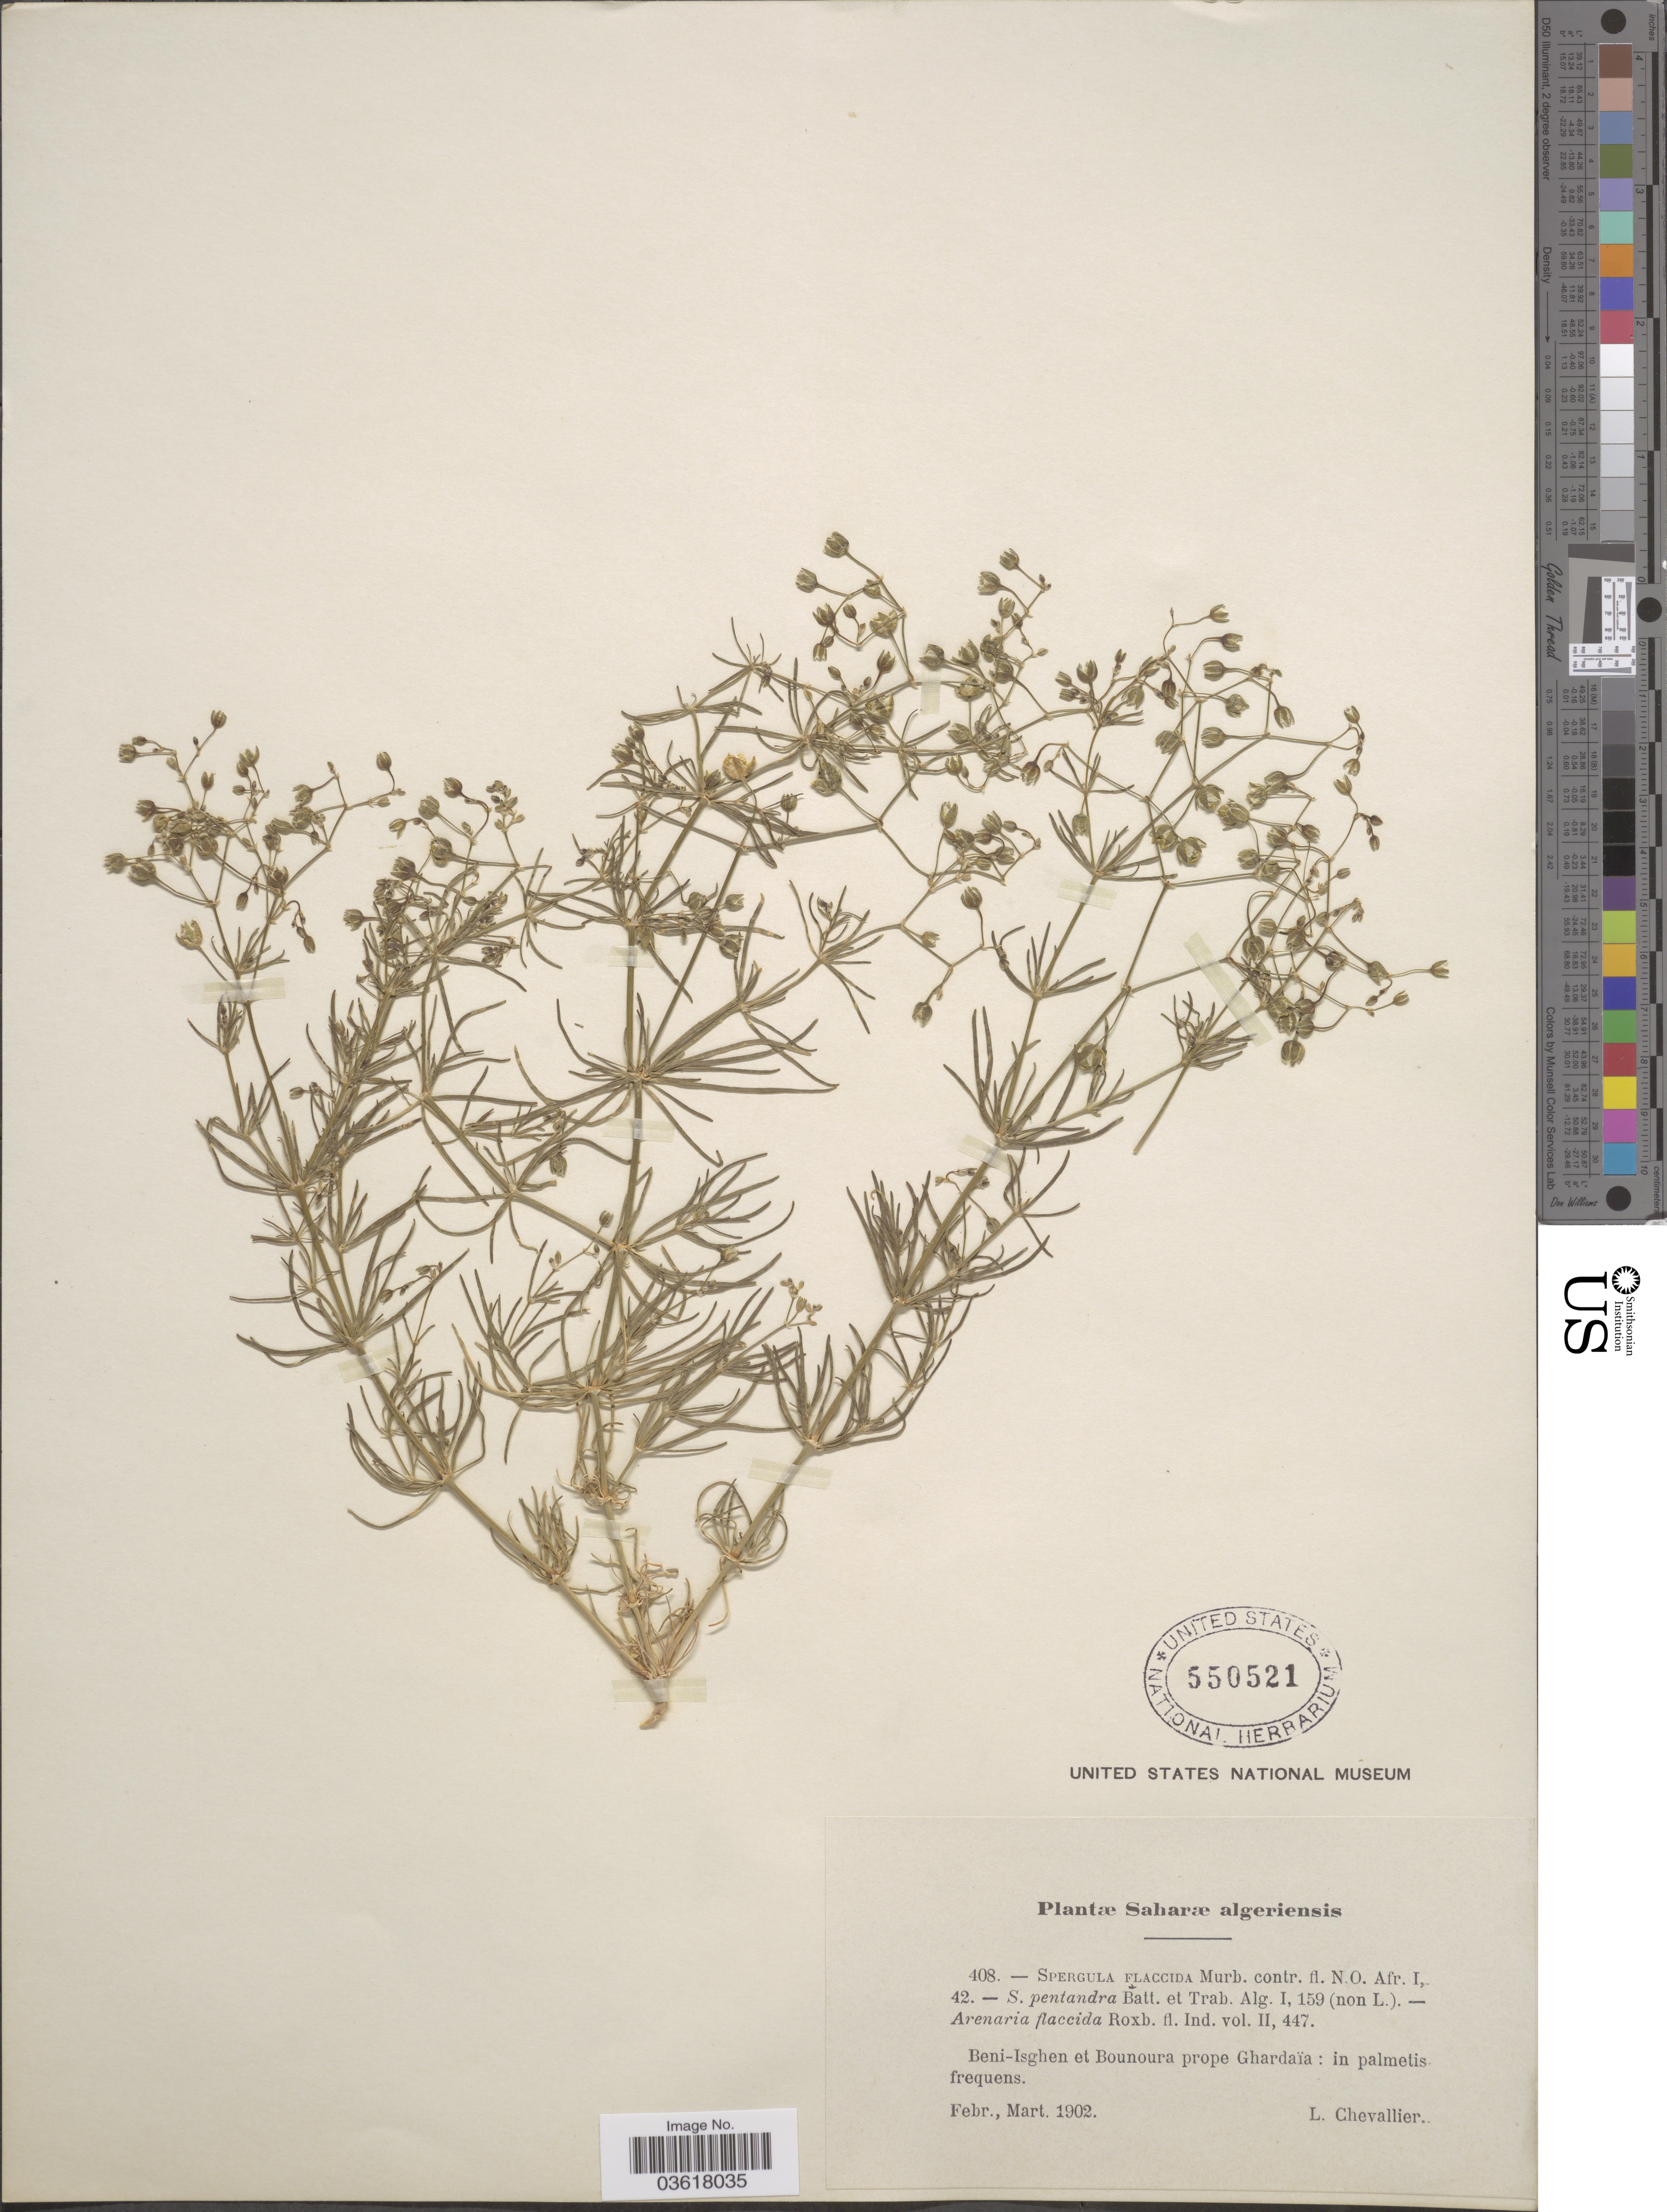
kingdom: Plantae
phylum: Tracheophyta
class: Magnoliopsida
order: Caryophyllales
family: Caryophyllaceae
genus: Spergula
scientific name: Spergula flaccida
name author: Asch.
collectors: L. Chevallier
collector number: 408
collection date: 1902-02/1902-03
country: Algeria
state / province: Ghardaïa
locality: Saharæ algeriensis. Beni-Isghen et Bounoura prope Ghardaïa.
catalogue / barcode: US 550521